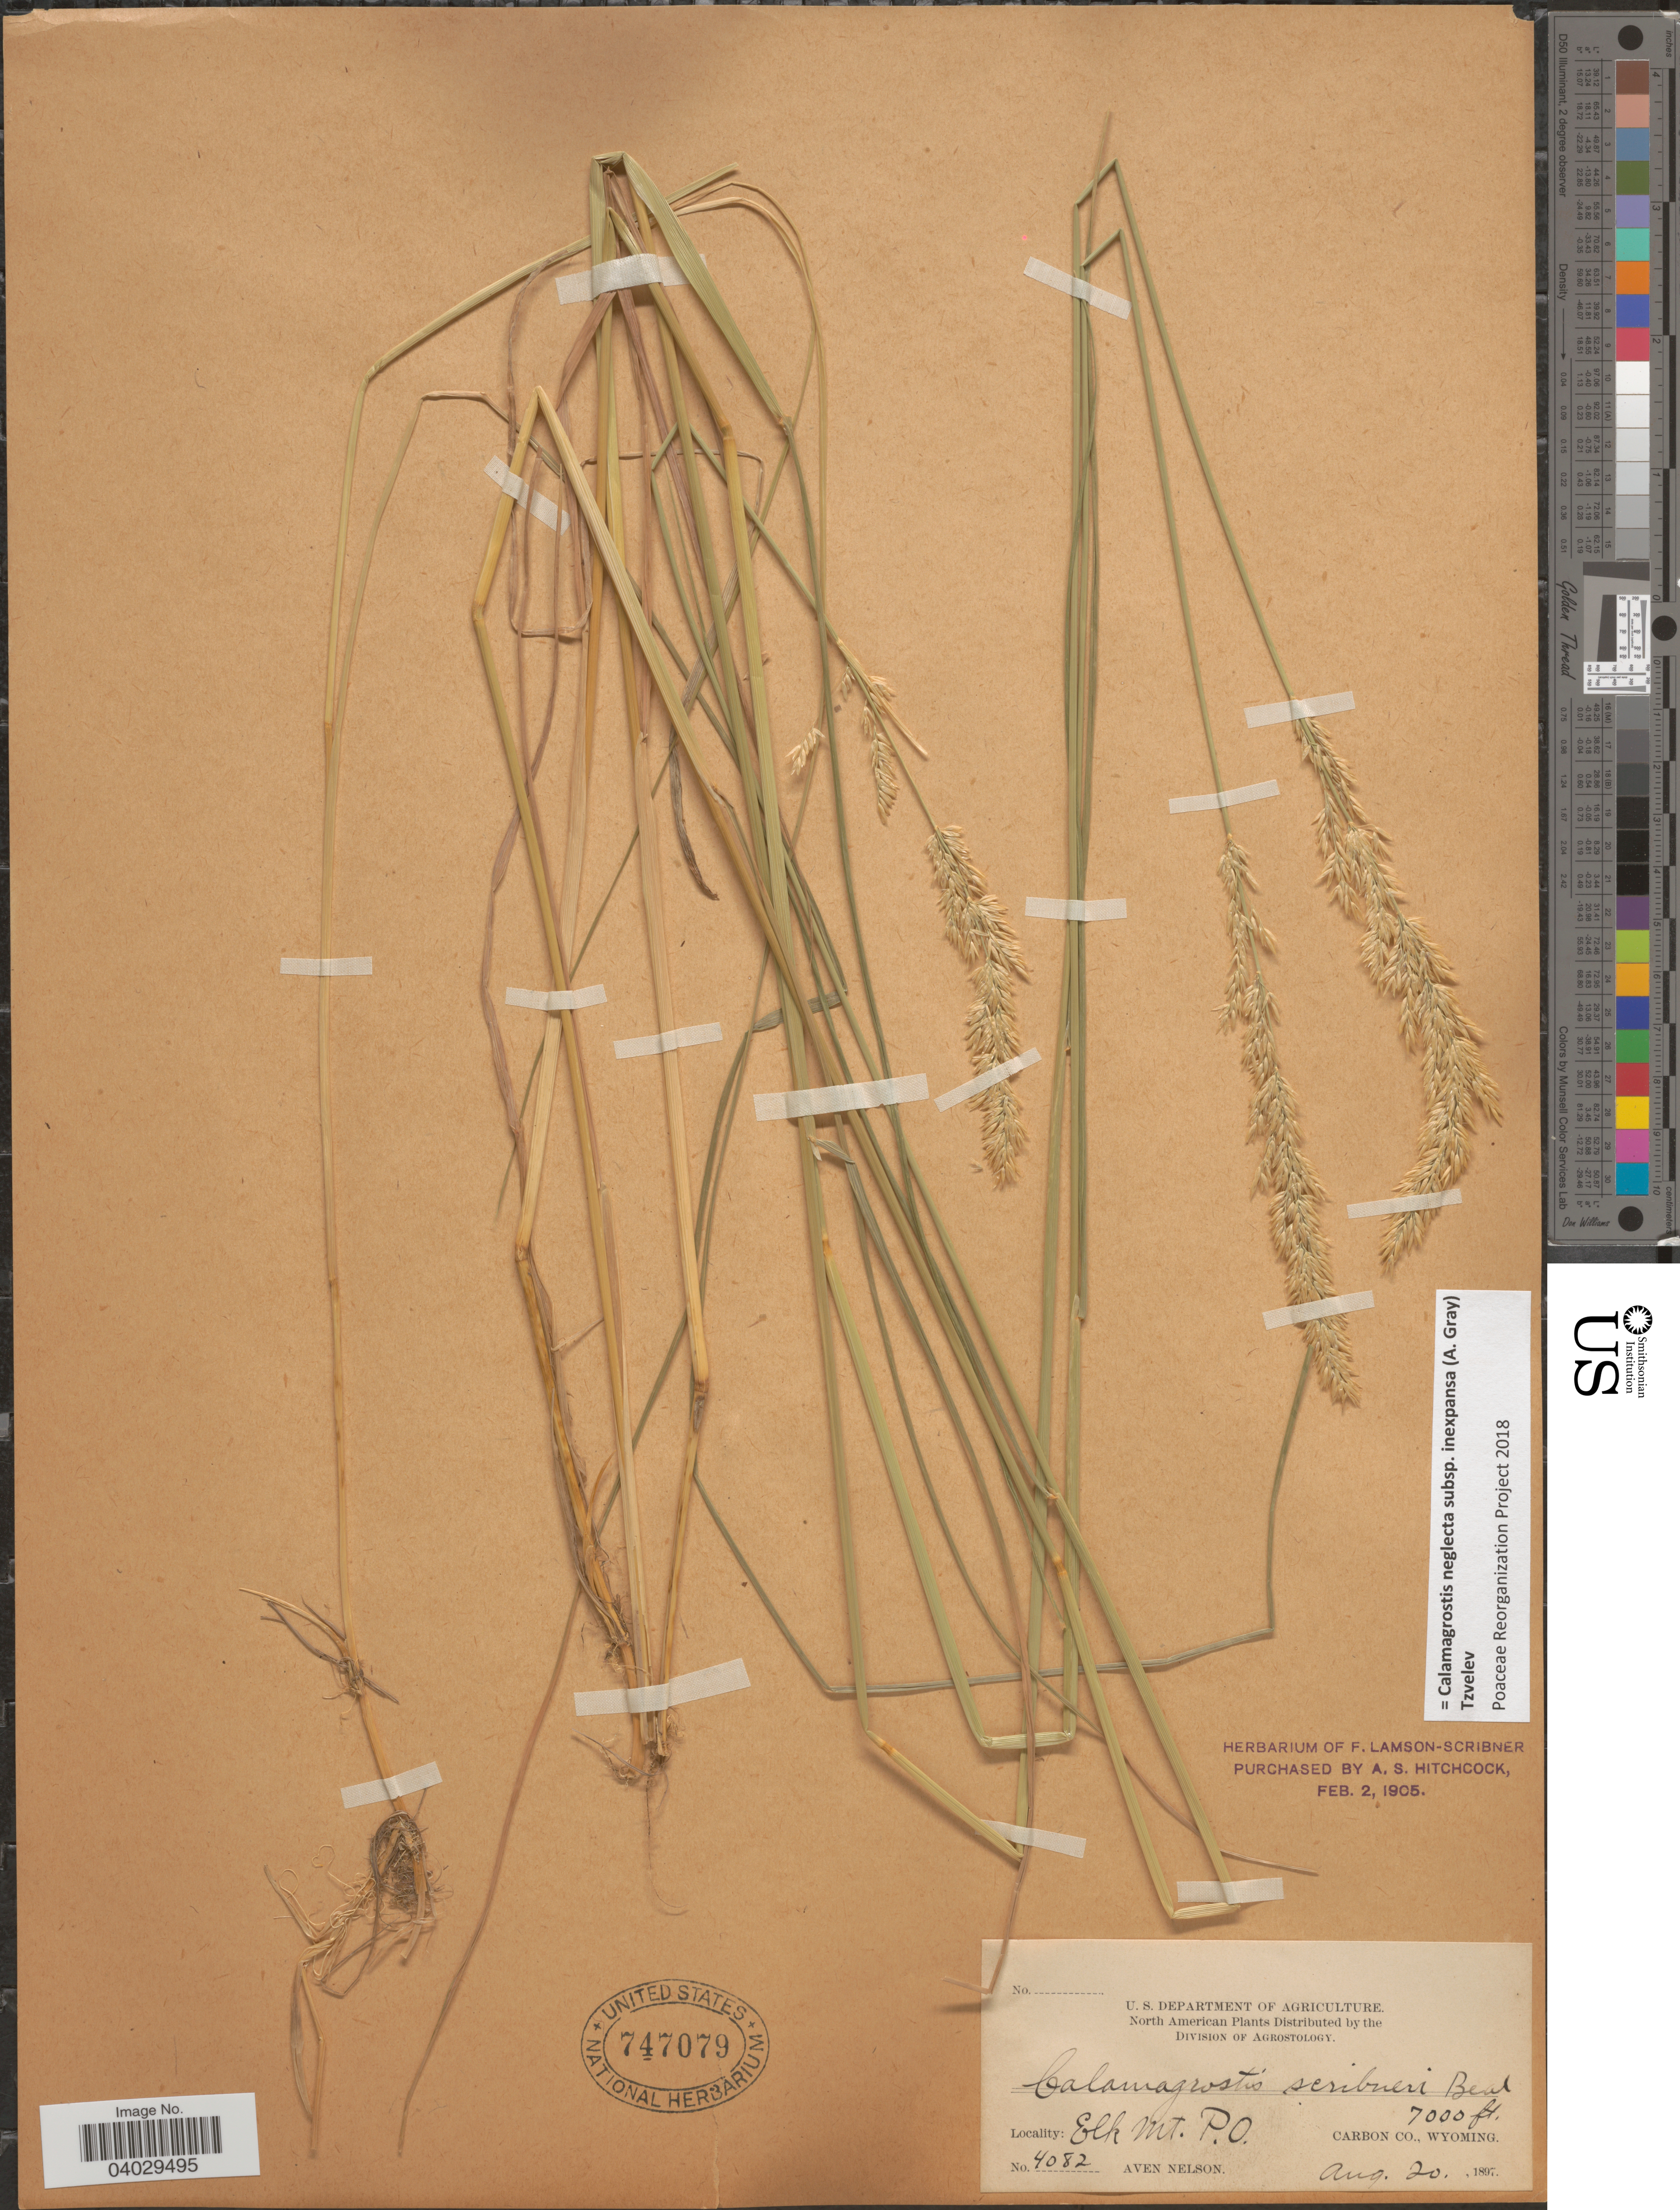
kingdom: Plantae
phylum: Tracheophyta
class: Liliopsida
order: Poales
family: Poaceae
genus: Calamagrostis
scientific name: Calamagrostis neglecta subsp. inexpansa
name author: (A. Gray) Tzvelev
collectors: A. Nelson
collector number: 4082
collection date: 1897-08-20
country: United States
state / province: Wyoming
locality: Elk Mt. P.O. Carbon Co.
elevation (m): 2134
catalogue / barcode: US 747079